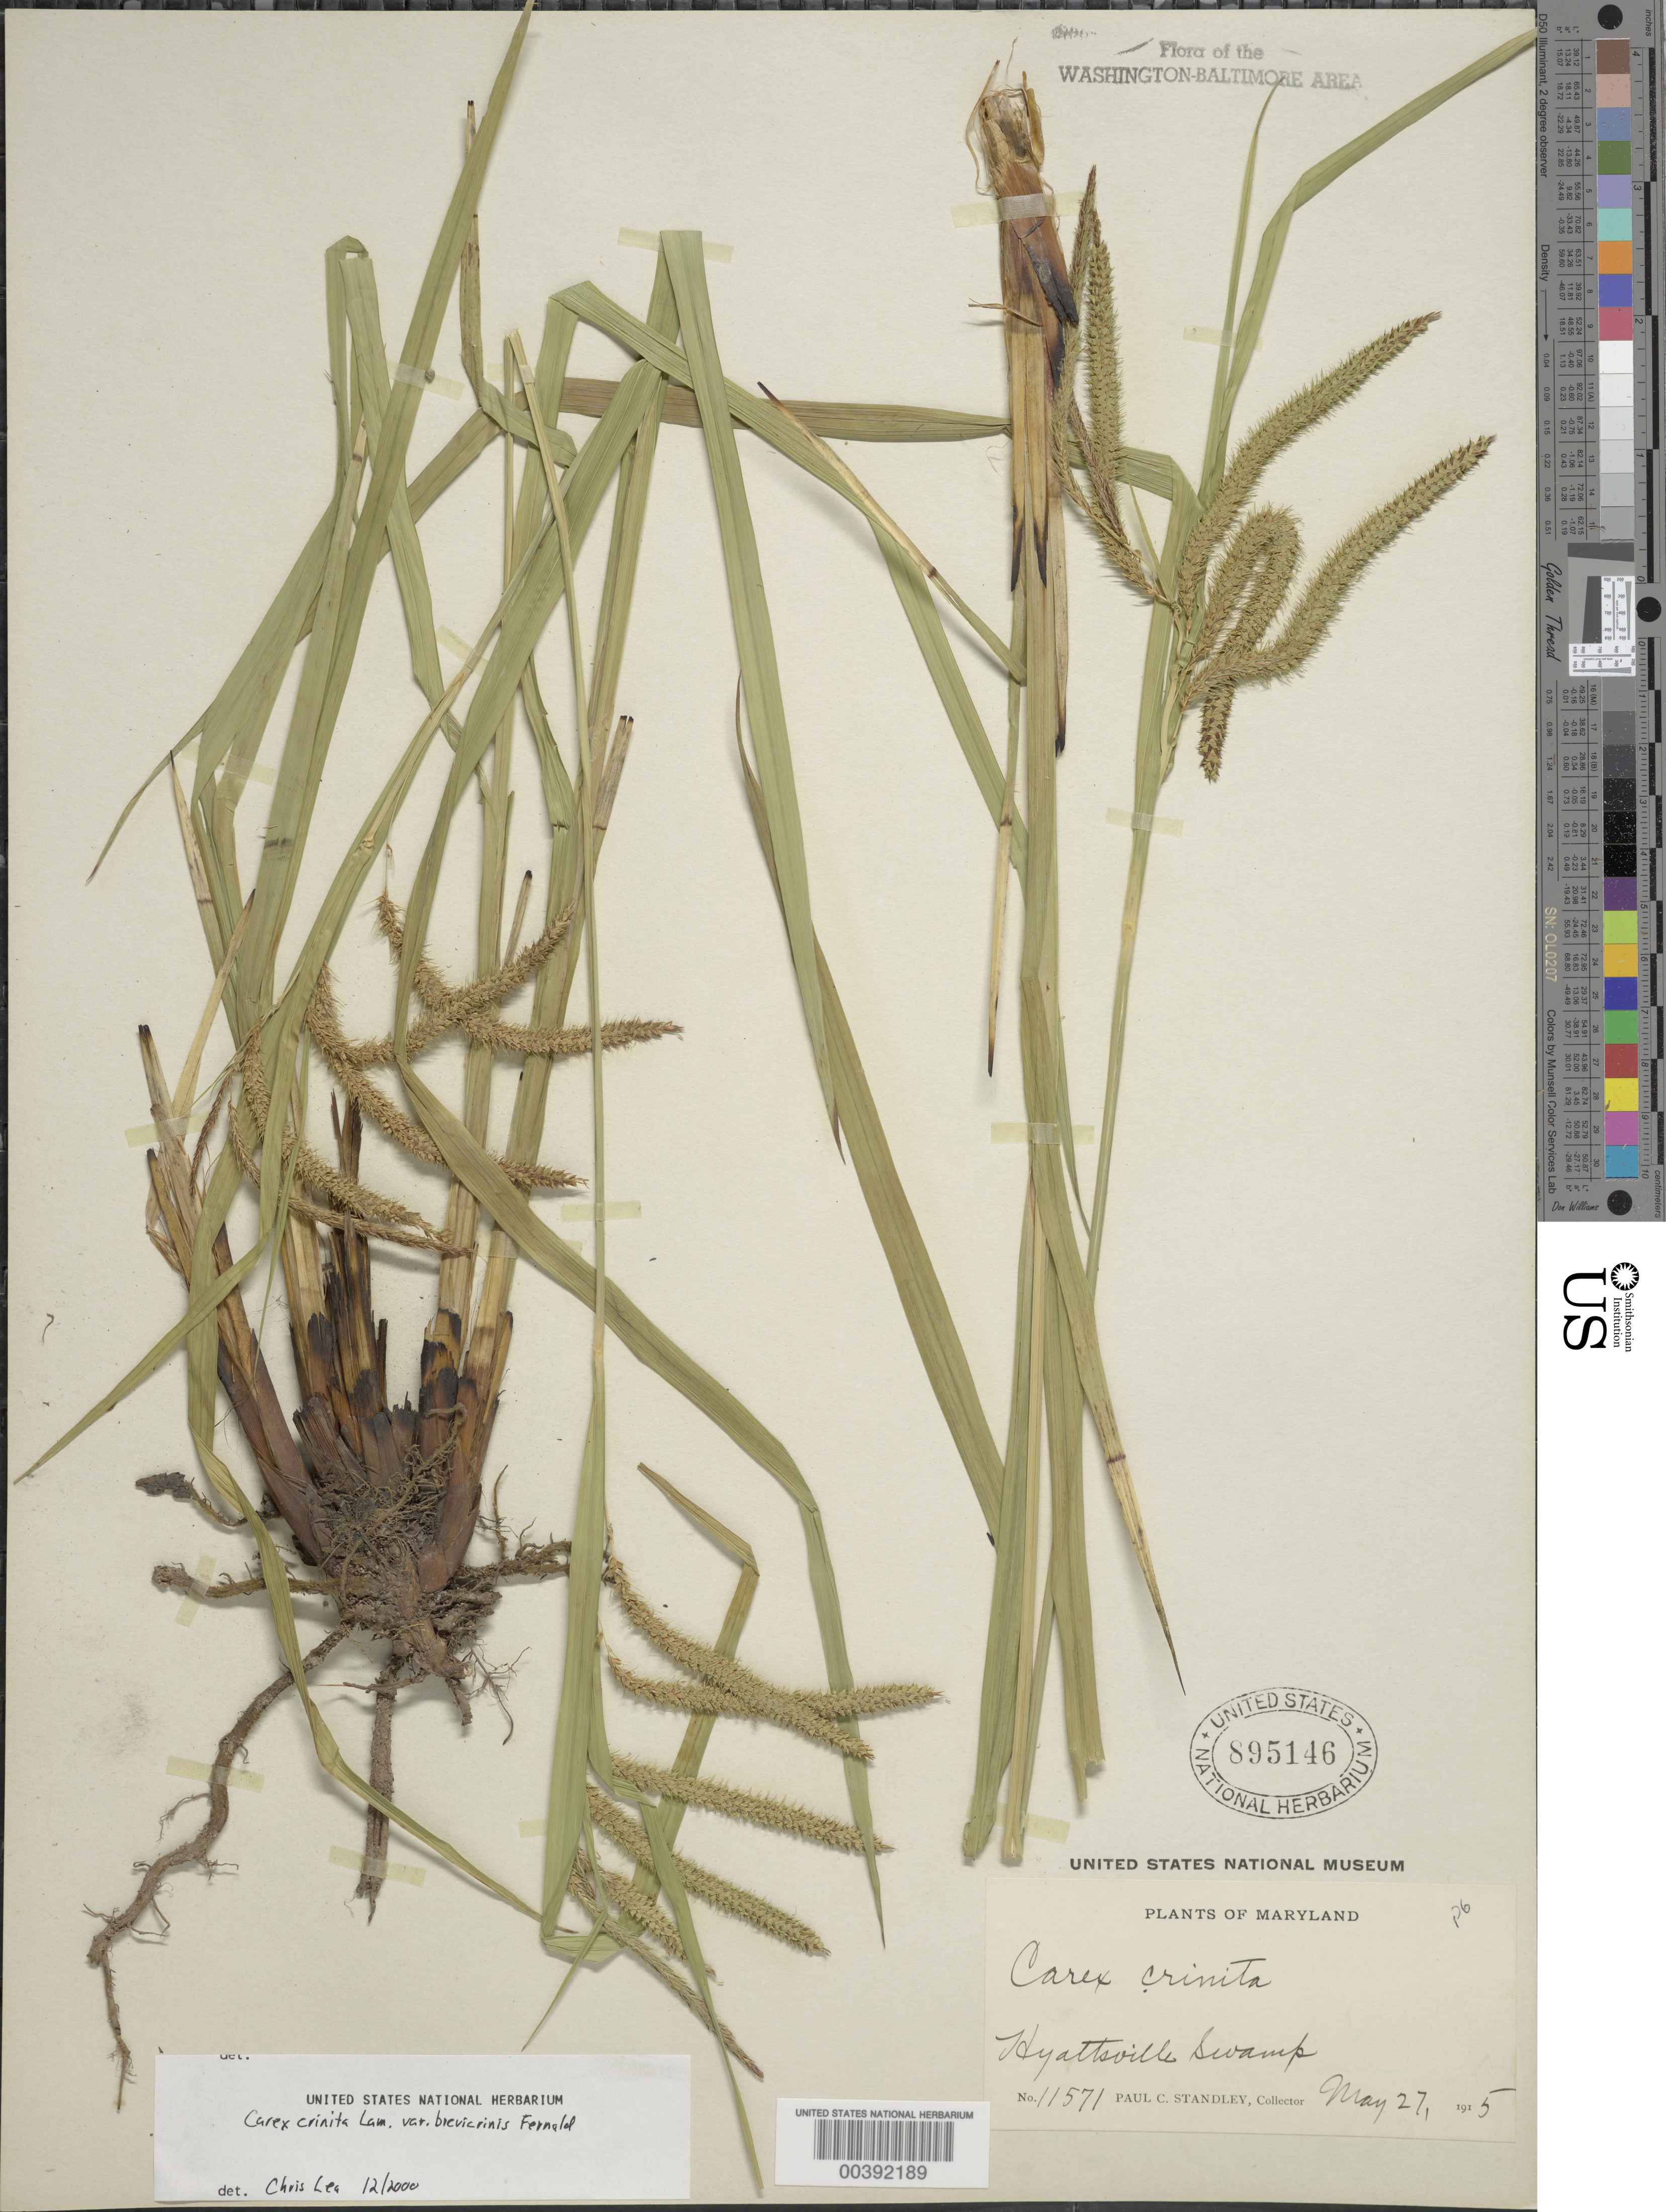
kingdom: Plantae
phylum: Tracheophyta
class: Liliopsida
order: Poales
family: Cyperaceae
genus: Carex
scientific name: Carex crinita var. brevicrinis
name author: Fernald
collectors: P. C. Standley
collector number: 11571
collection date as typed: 27 May 1915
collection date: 1915-05-27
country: United States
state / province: Maryland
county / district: Prince George's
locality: Hyattsville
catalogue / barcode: US 895146